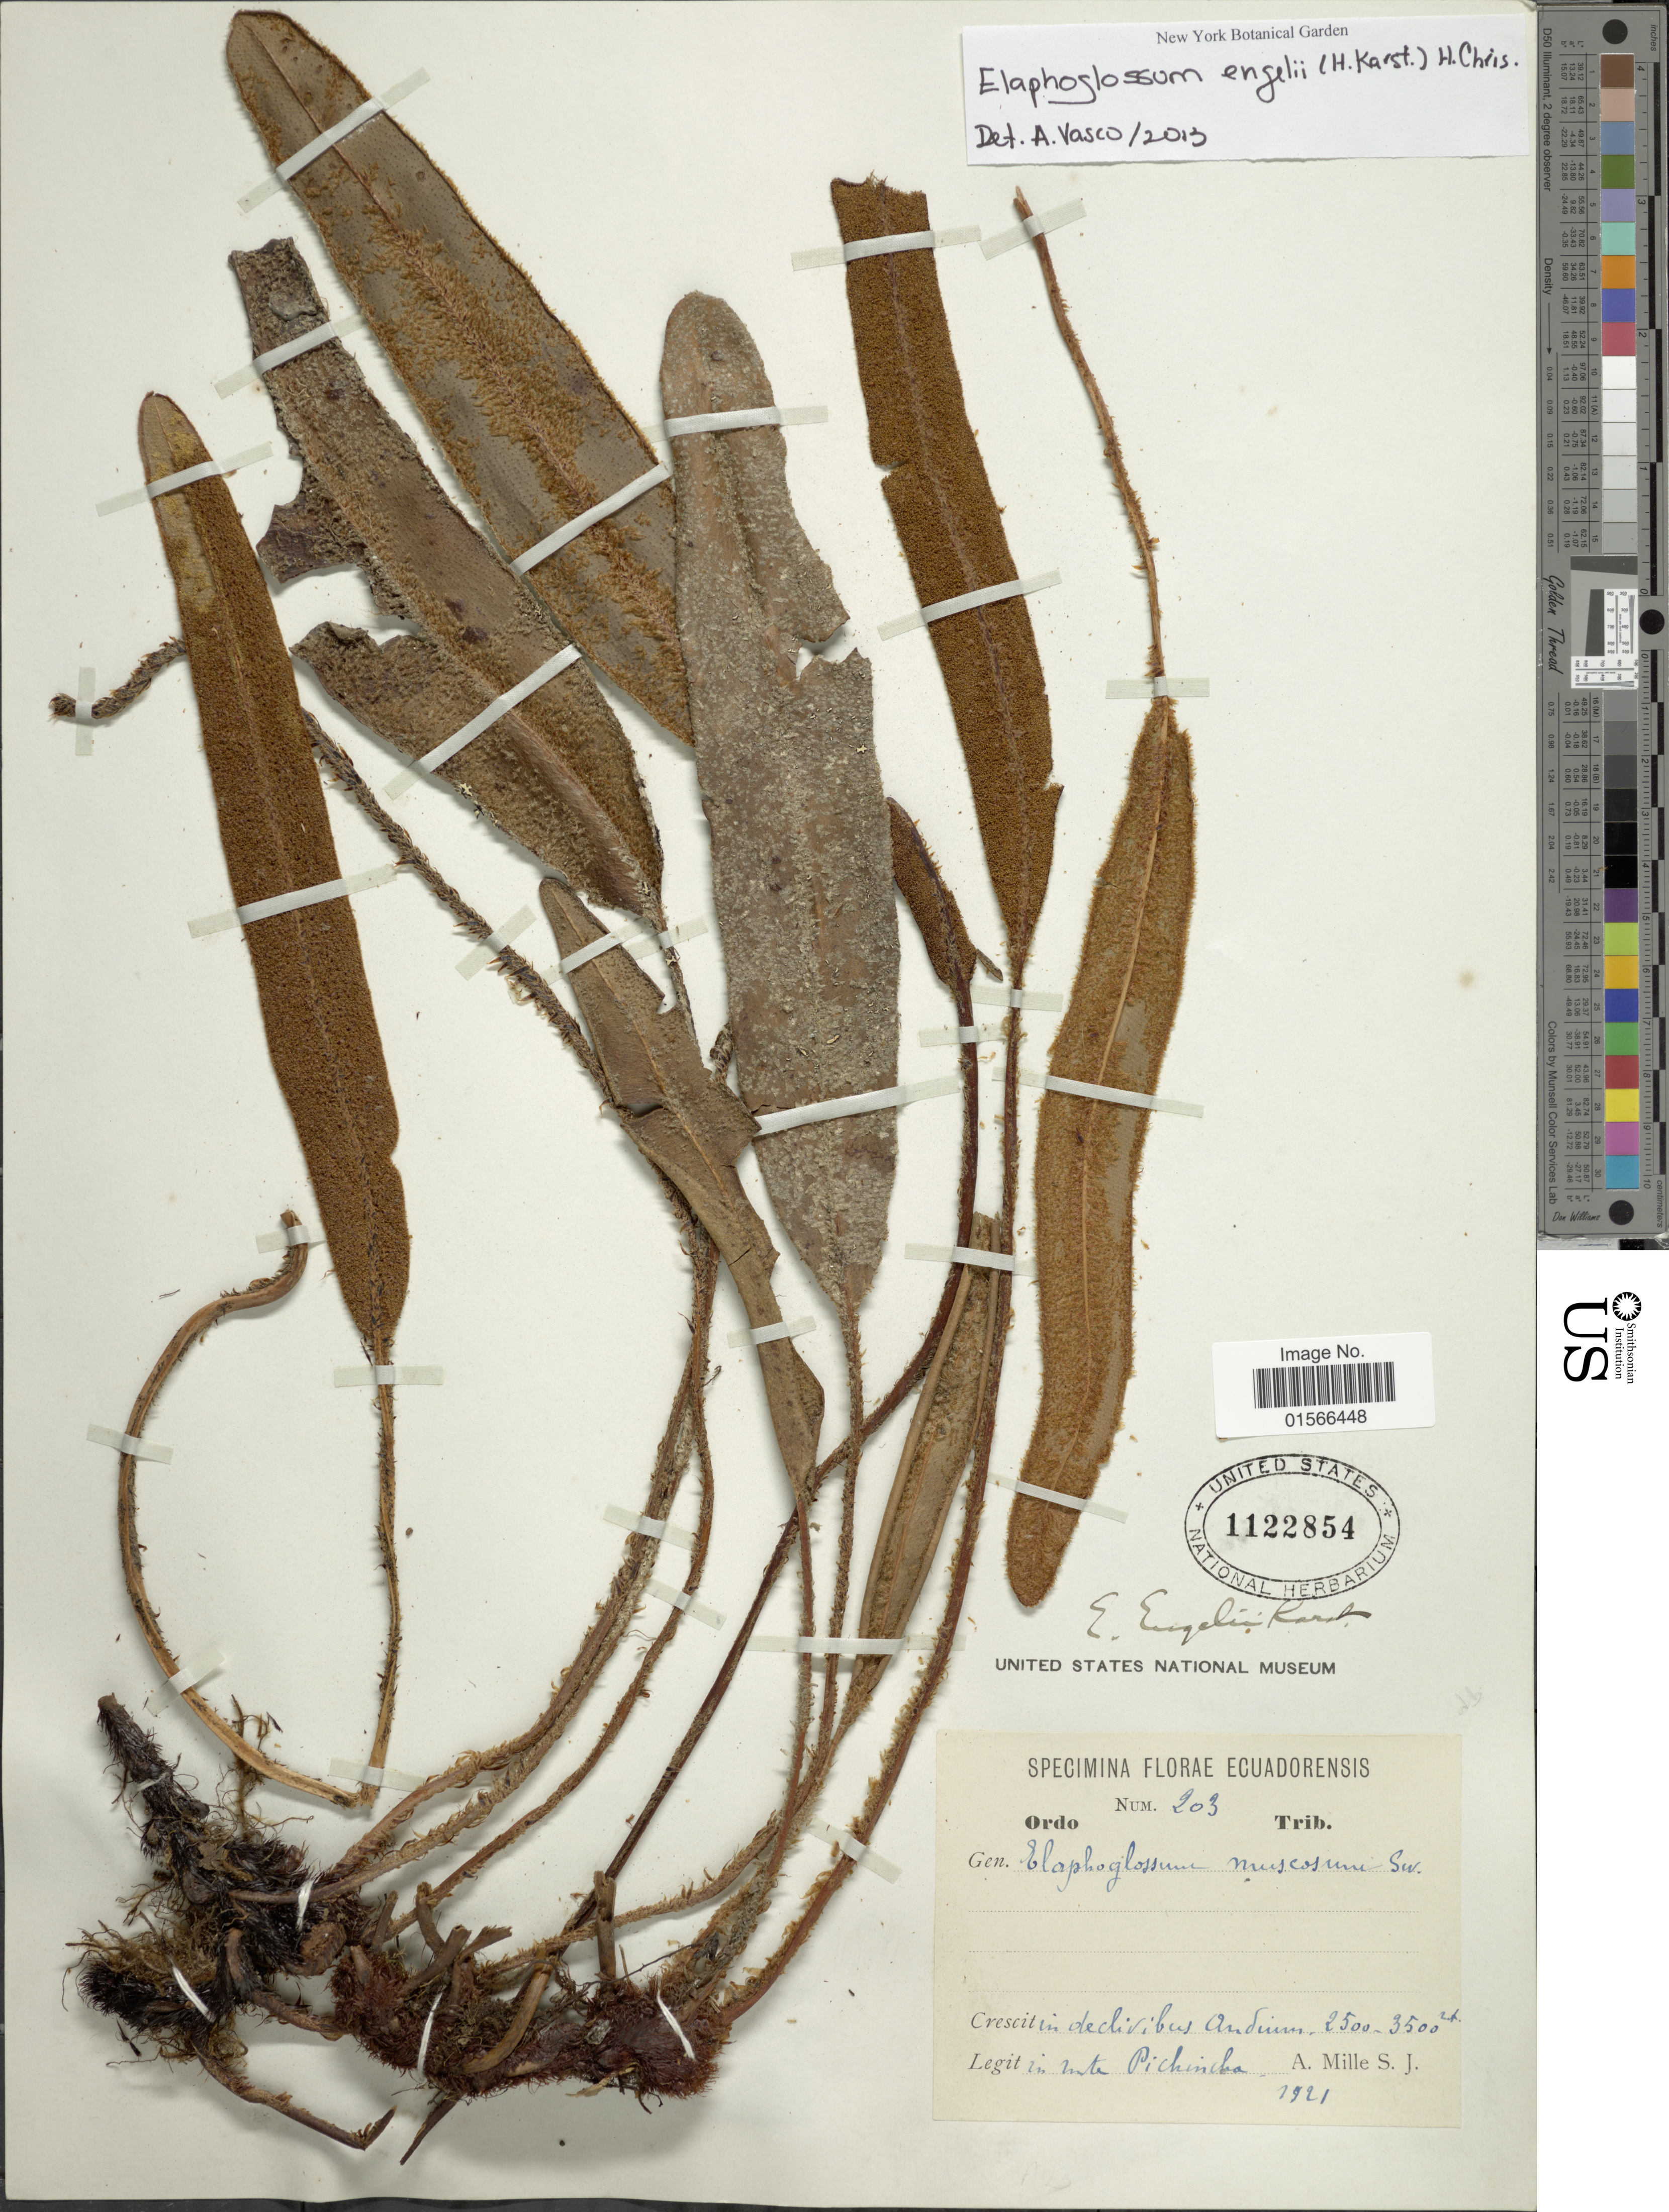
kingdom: Plantae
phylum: Tracheophyta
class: Polypodiopsida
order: Polypodiales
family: Dryopteridaceae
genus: Elaphoglossum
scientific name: Elaphoglossum engelii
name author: (H. Karst.) Christ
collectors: A. Mille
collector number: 203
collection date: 1921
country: Ecuador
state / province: Pichincha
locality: In declivibus anduim, in inter Pichincha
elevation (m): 2500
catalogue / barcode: US 1122854